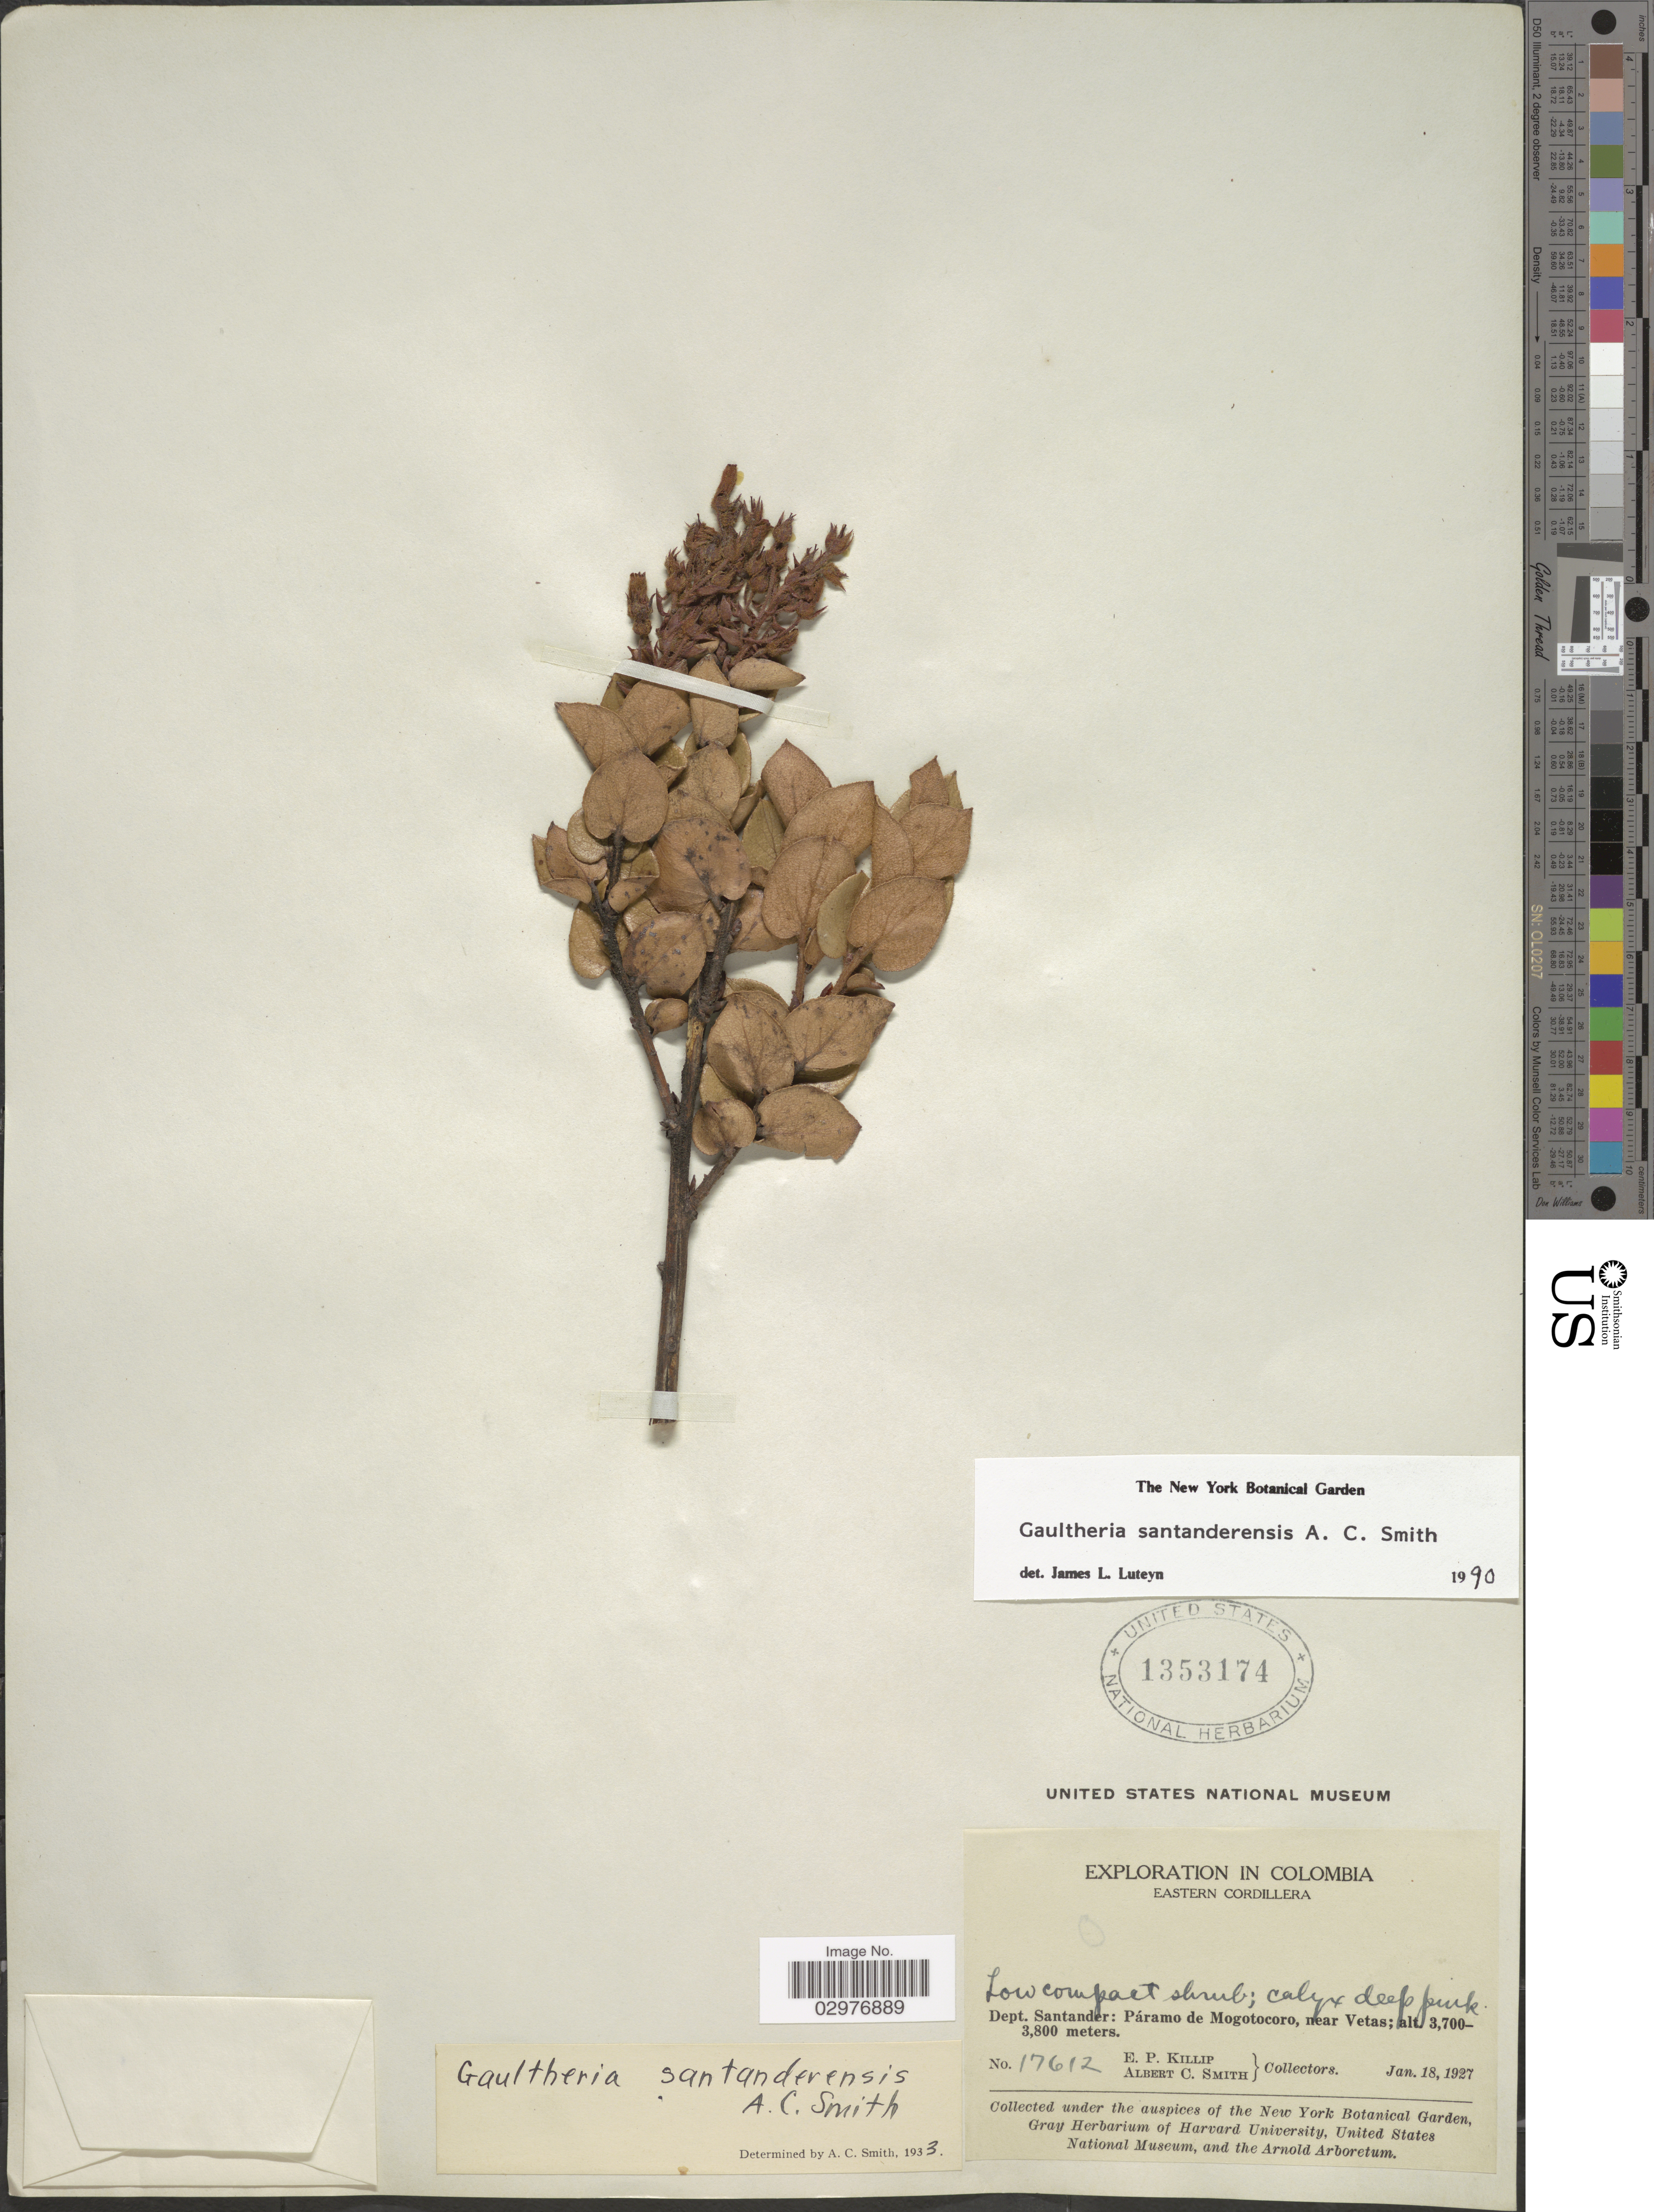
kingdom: Plantae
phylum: Tracheophyta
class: Magnoliopsida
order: Ericales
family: Ericaceae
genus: Gaultheria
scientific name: Gaultheria santanderensis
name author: A.C. Sm.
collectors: E. P. Killip & A. C. Smith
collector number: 17612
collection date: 1927-01-18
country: Colombia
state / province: Santander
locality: Eastern Cordillera. Dept. Santander: Páramo de Mogotocoro, near Vetas.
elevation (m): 3700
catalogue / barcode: US 1353174